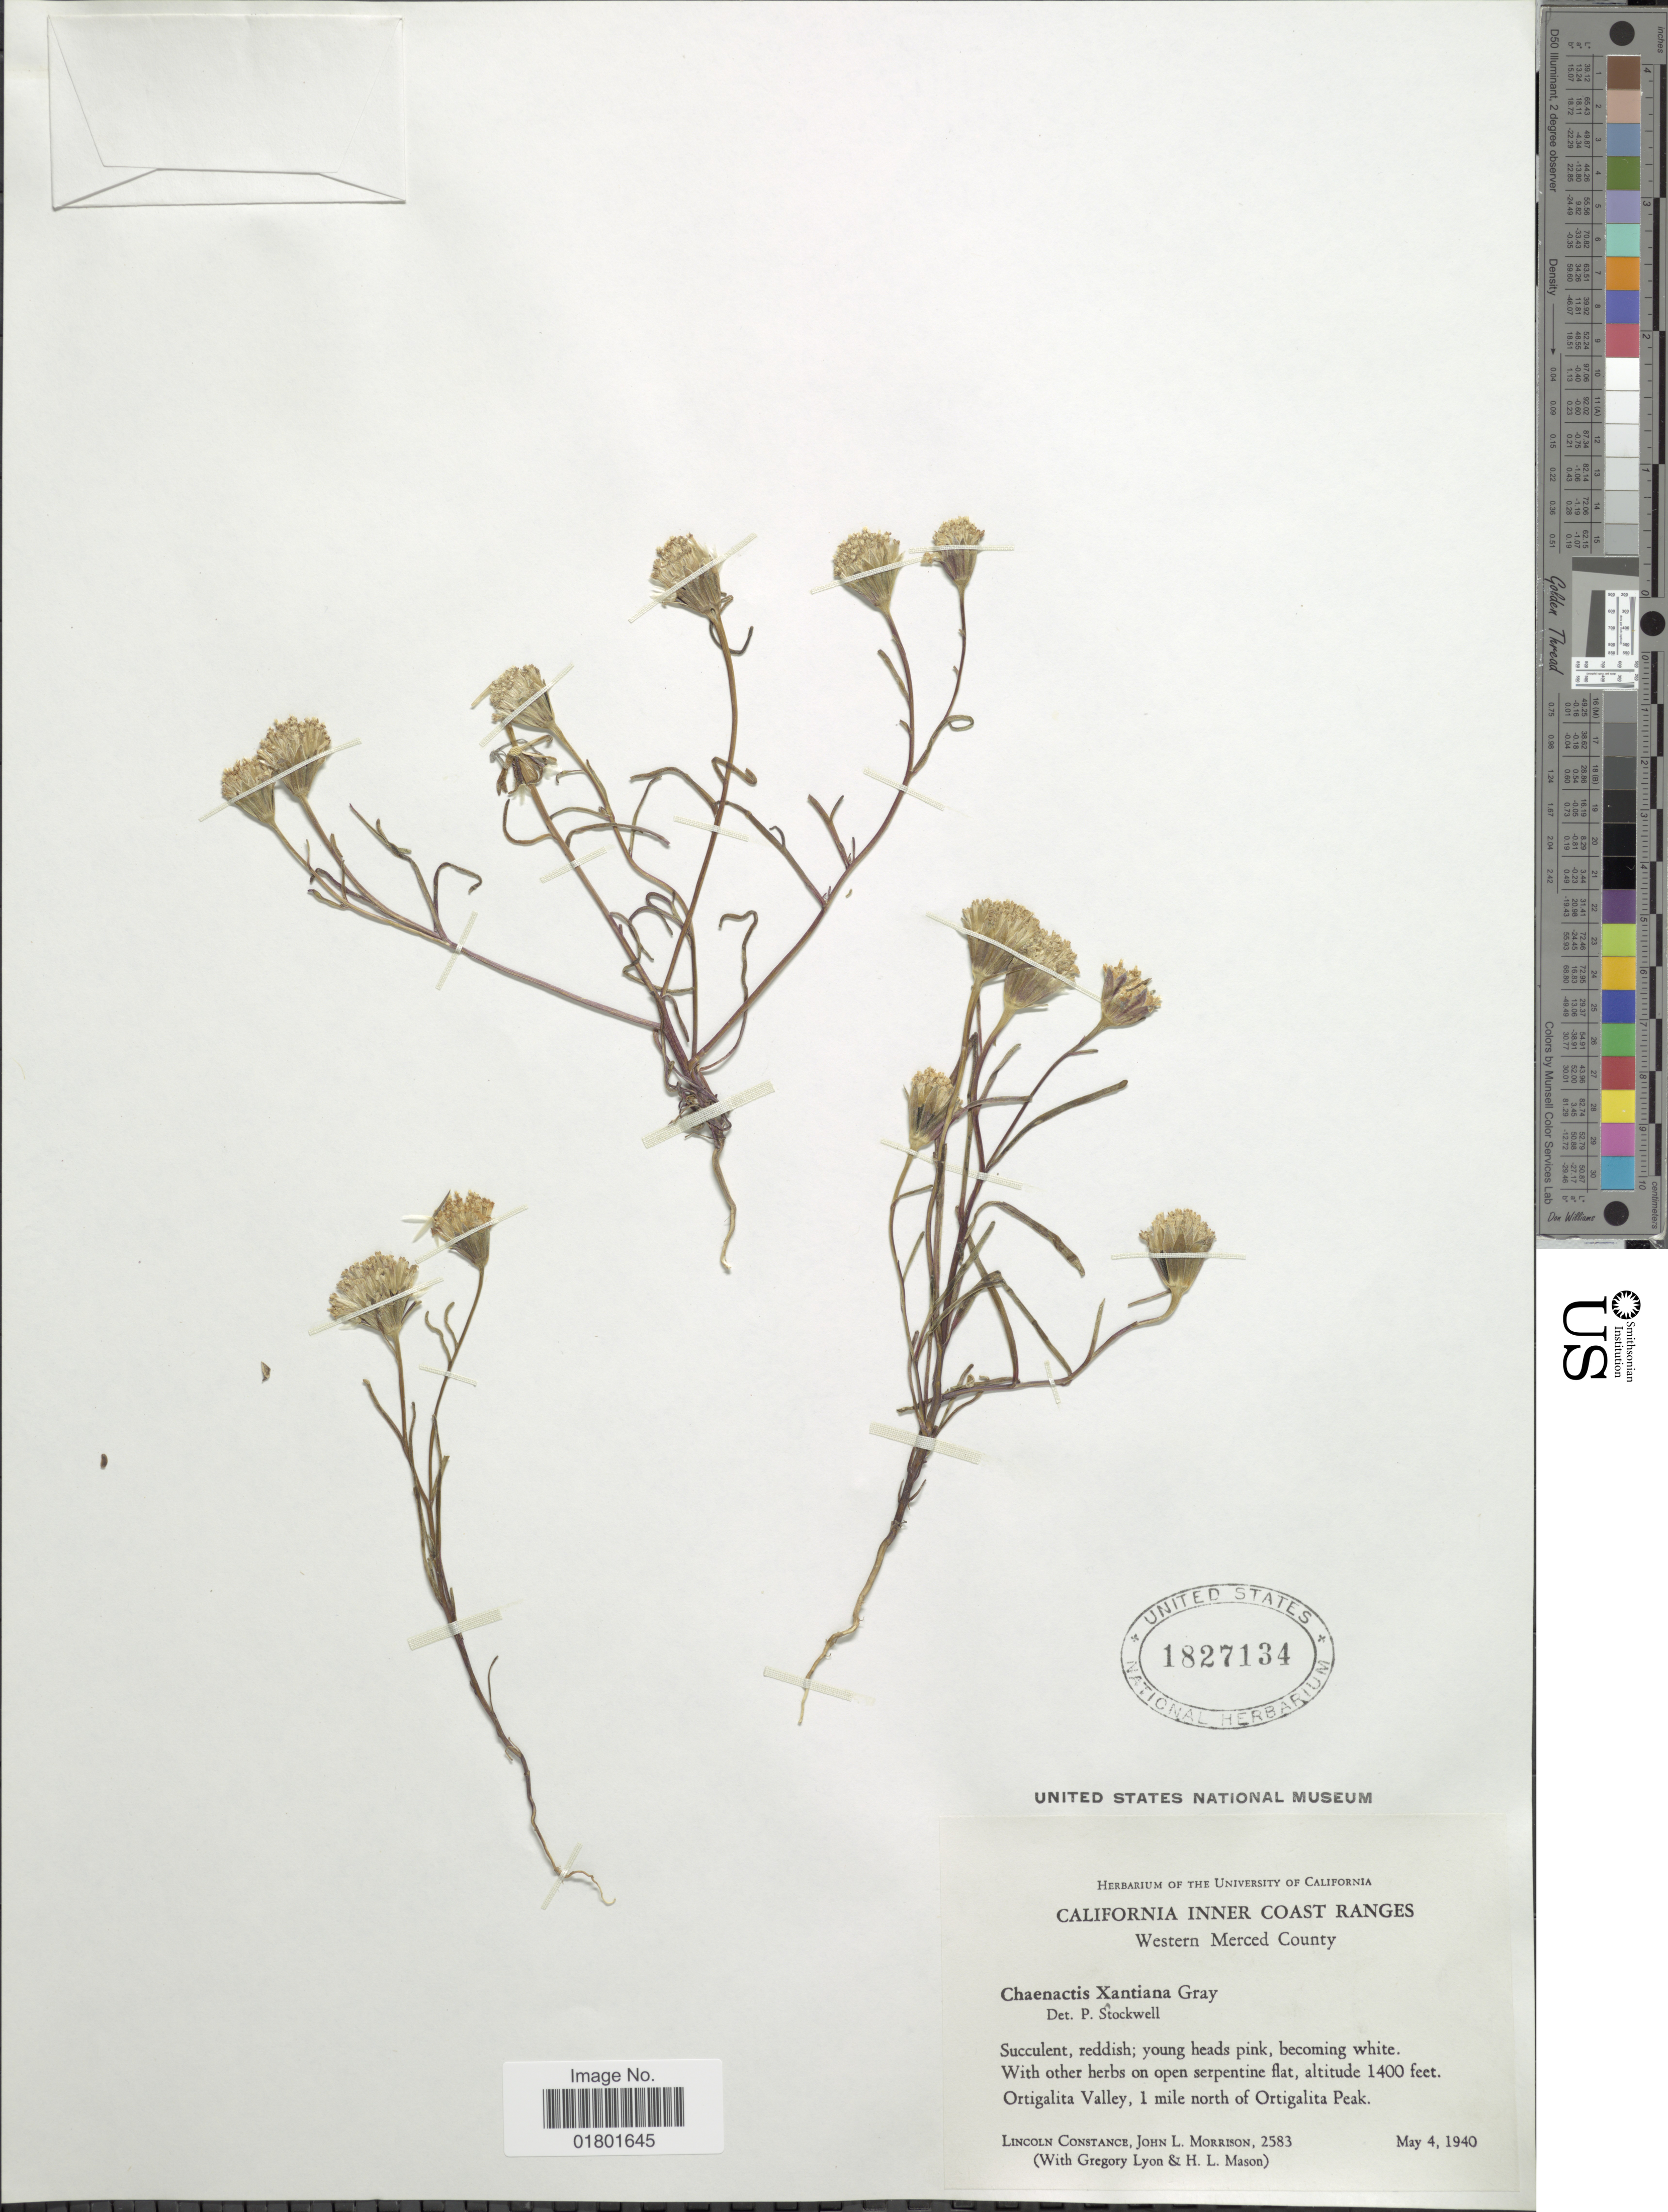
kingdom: Plantae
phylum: Tracheophyta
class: Magnoliopsida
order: Asterales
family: Asteraceae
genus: Chaenactis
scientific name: Chaenactis xantiana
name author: A. Gray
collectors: L. Constance, J. L. Morrison, G. Lyon & H. L. Mason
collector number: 2583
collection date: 1940-05-04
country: United States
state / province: California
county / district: Merced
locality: California Inner Coast Ranges, Western Merced County, Ortigalita Valley, 1 mile north of Ortigalita Peak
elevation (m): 427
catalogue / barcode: US 1827134